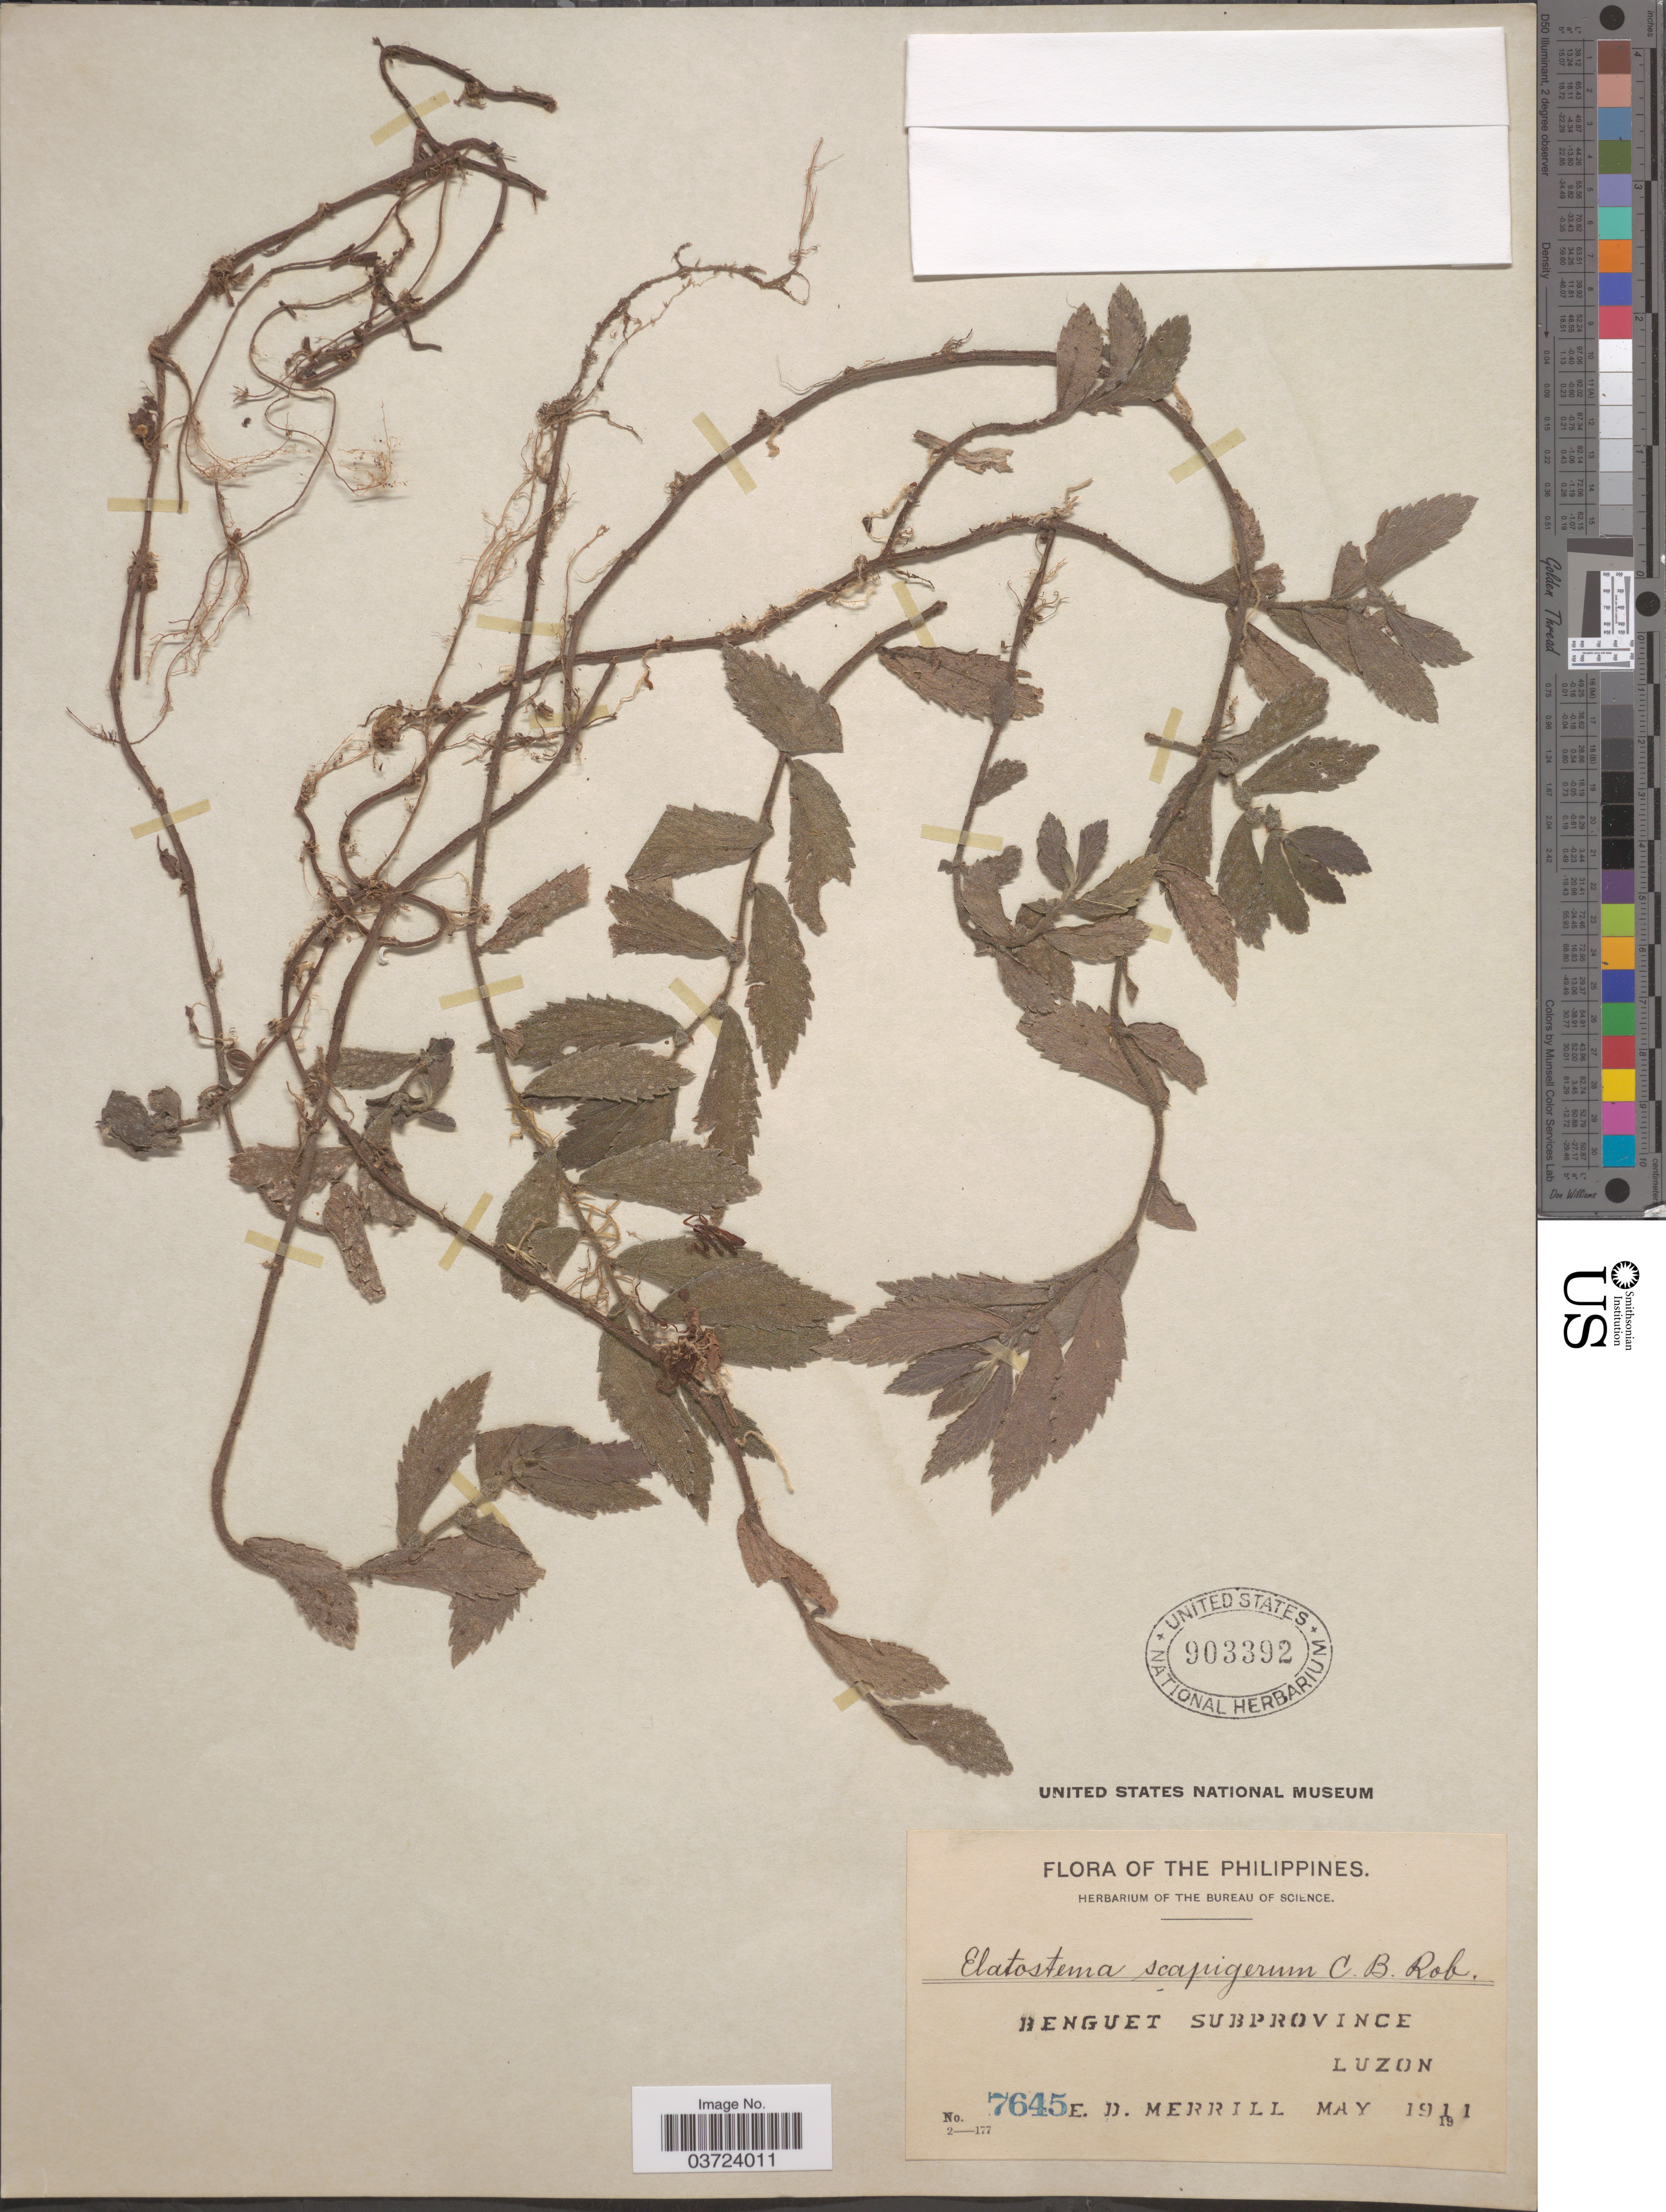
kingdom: Plantae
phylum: Tracheophyta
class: Magnoliopsida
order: Rosales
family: Urticaceae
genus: Elatostema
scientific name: Elatostema scapigerum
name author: C.B. Rob.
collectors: E. D. Merrill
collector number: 7645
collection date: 1911-05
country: Philippines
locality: Benguet Subprovince. Luzon.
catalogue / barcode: US 903392